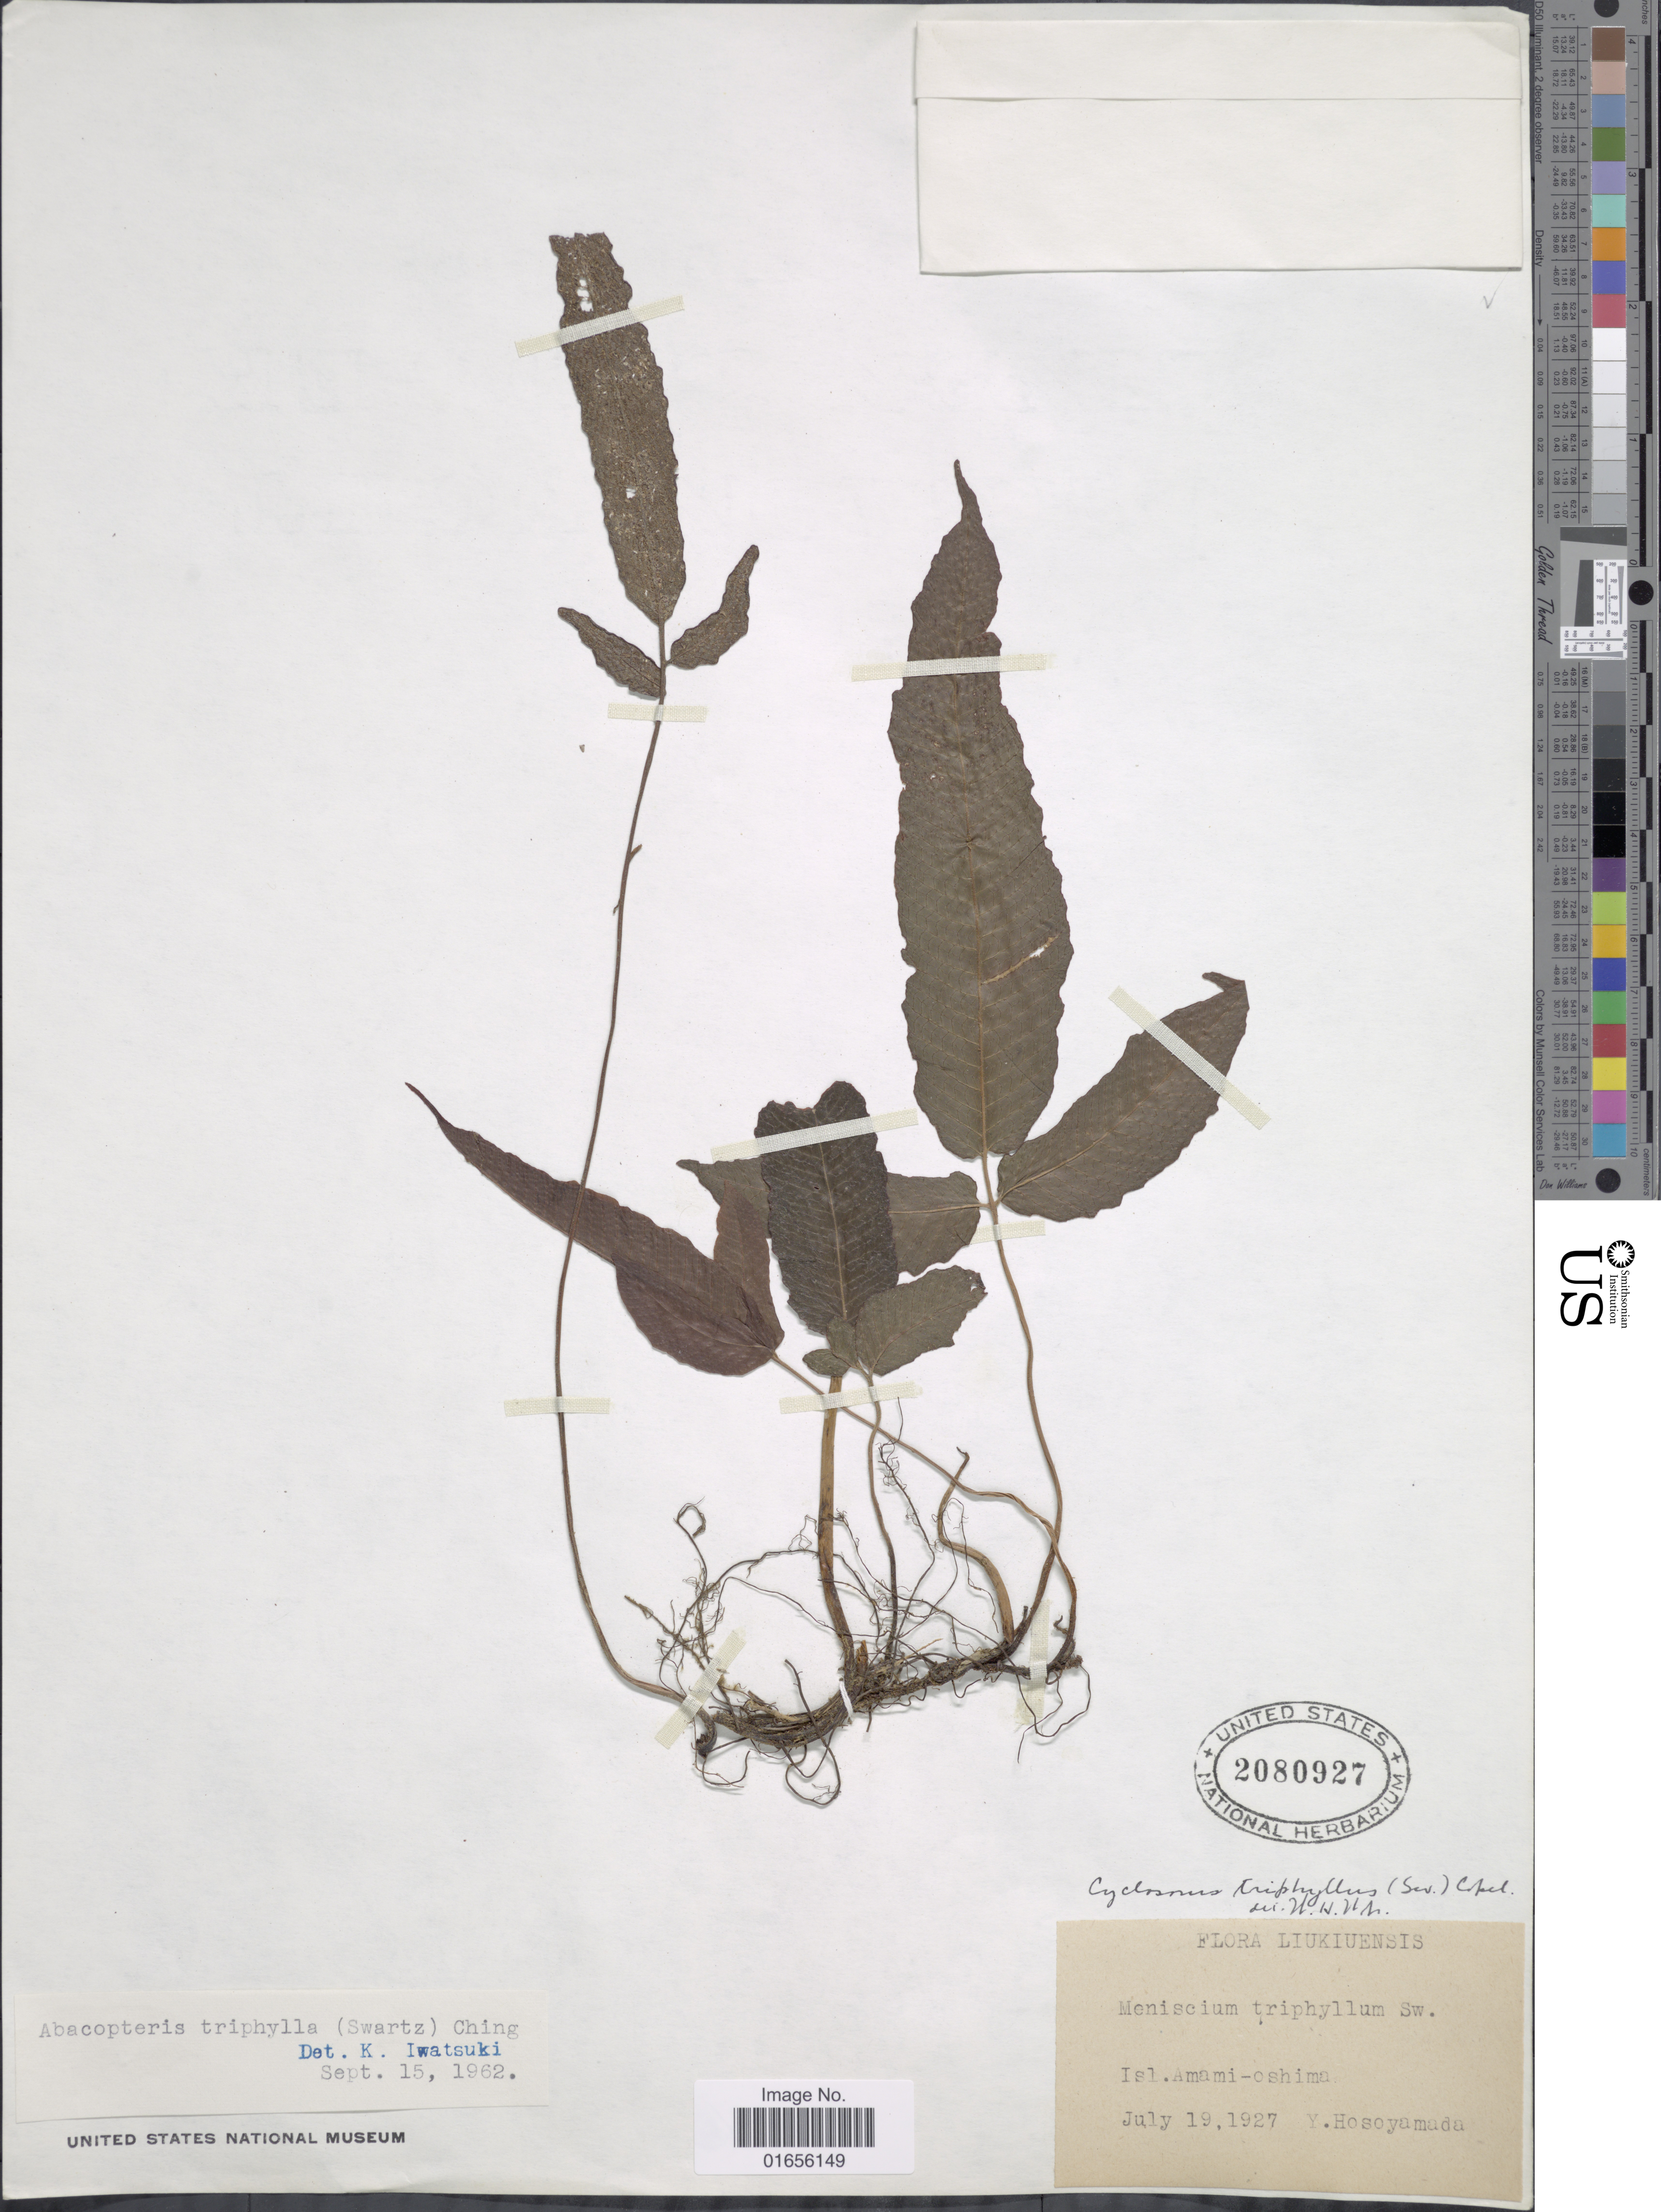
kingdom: Plantae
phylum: Tracheophyta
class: Polypodiopsida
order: Polypodiales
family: Thelypteridaceae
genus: Pronephrium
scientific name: Pronephrium triphyllum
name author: (Sw.) Holttum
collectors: Y. Hosoyamada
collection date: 1927-07-19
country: Japan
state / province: Okinawa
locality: Liukiuensis. Isl. Amami-oshima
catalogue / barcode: US 2080927